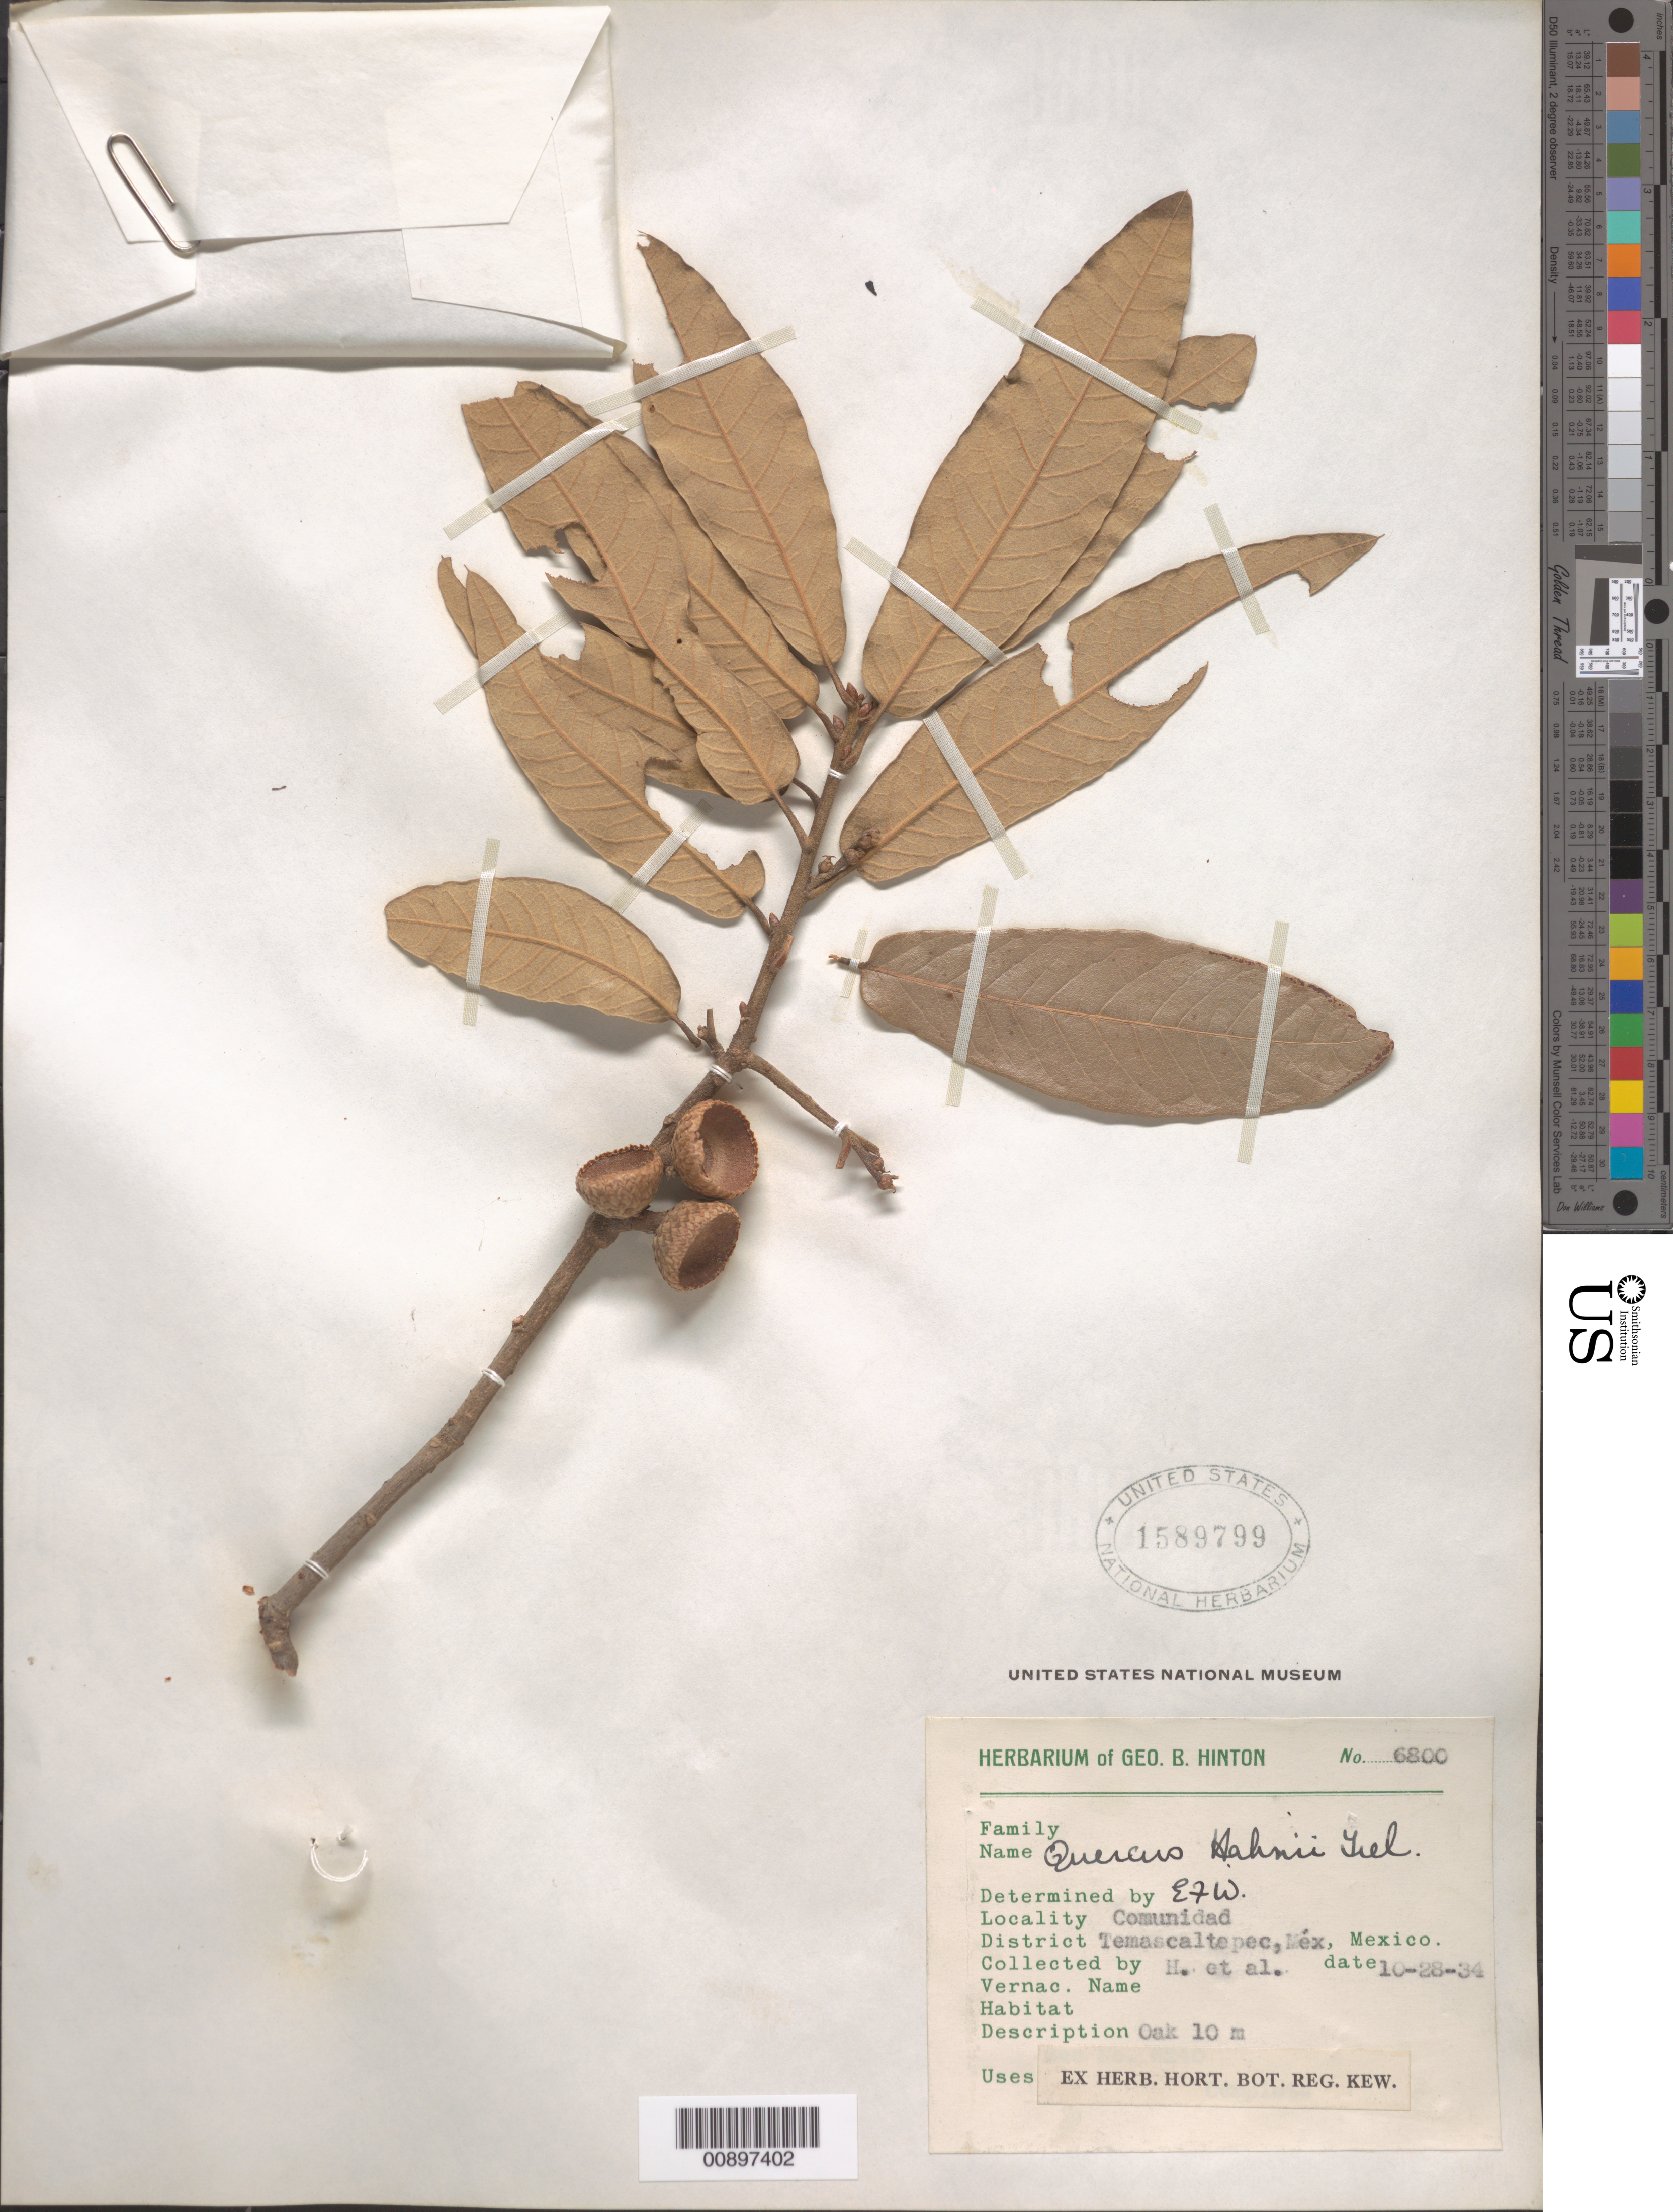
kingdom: Plantae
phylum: Tracheophyta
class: Magnoliopsida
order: Fagales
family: Fagaceae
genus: Quercus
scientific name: Quercus hahnii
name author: Trel.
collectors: G. B. Hinton & et al.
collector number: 6800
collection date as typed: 28 Oct 1934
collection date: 1934-10-28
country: Mexico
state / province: México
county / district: Temascaltepec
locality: Comunidad, District of Temascaltepec, State of Mexico.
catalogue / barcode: US 1589799